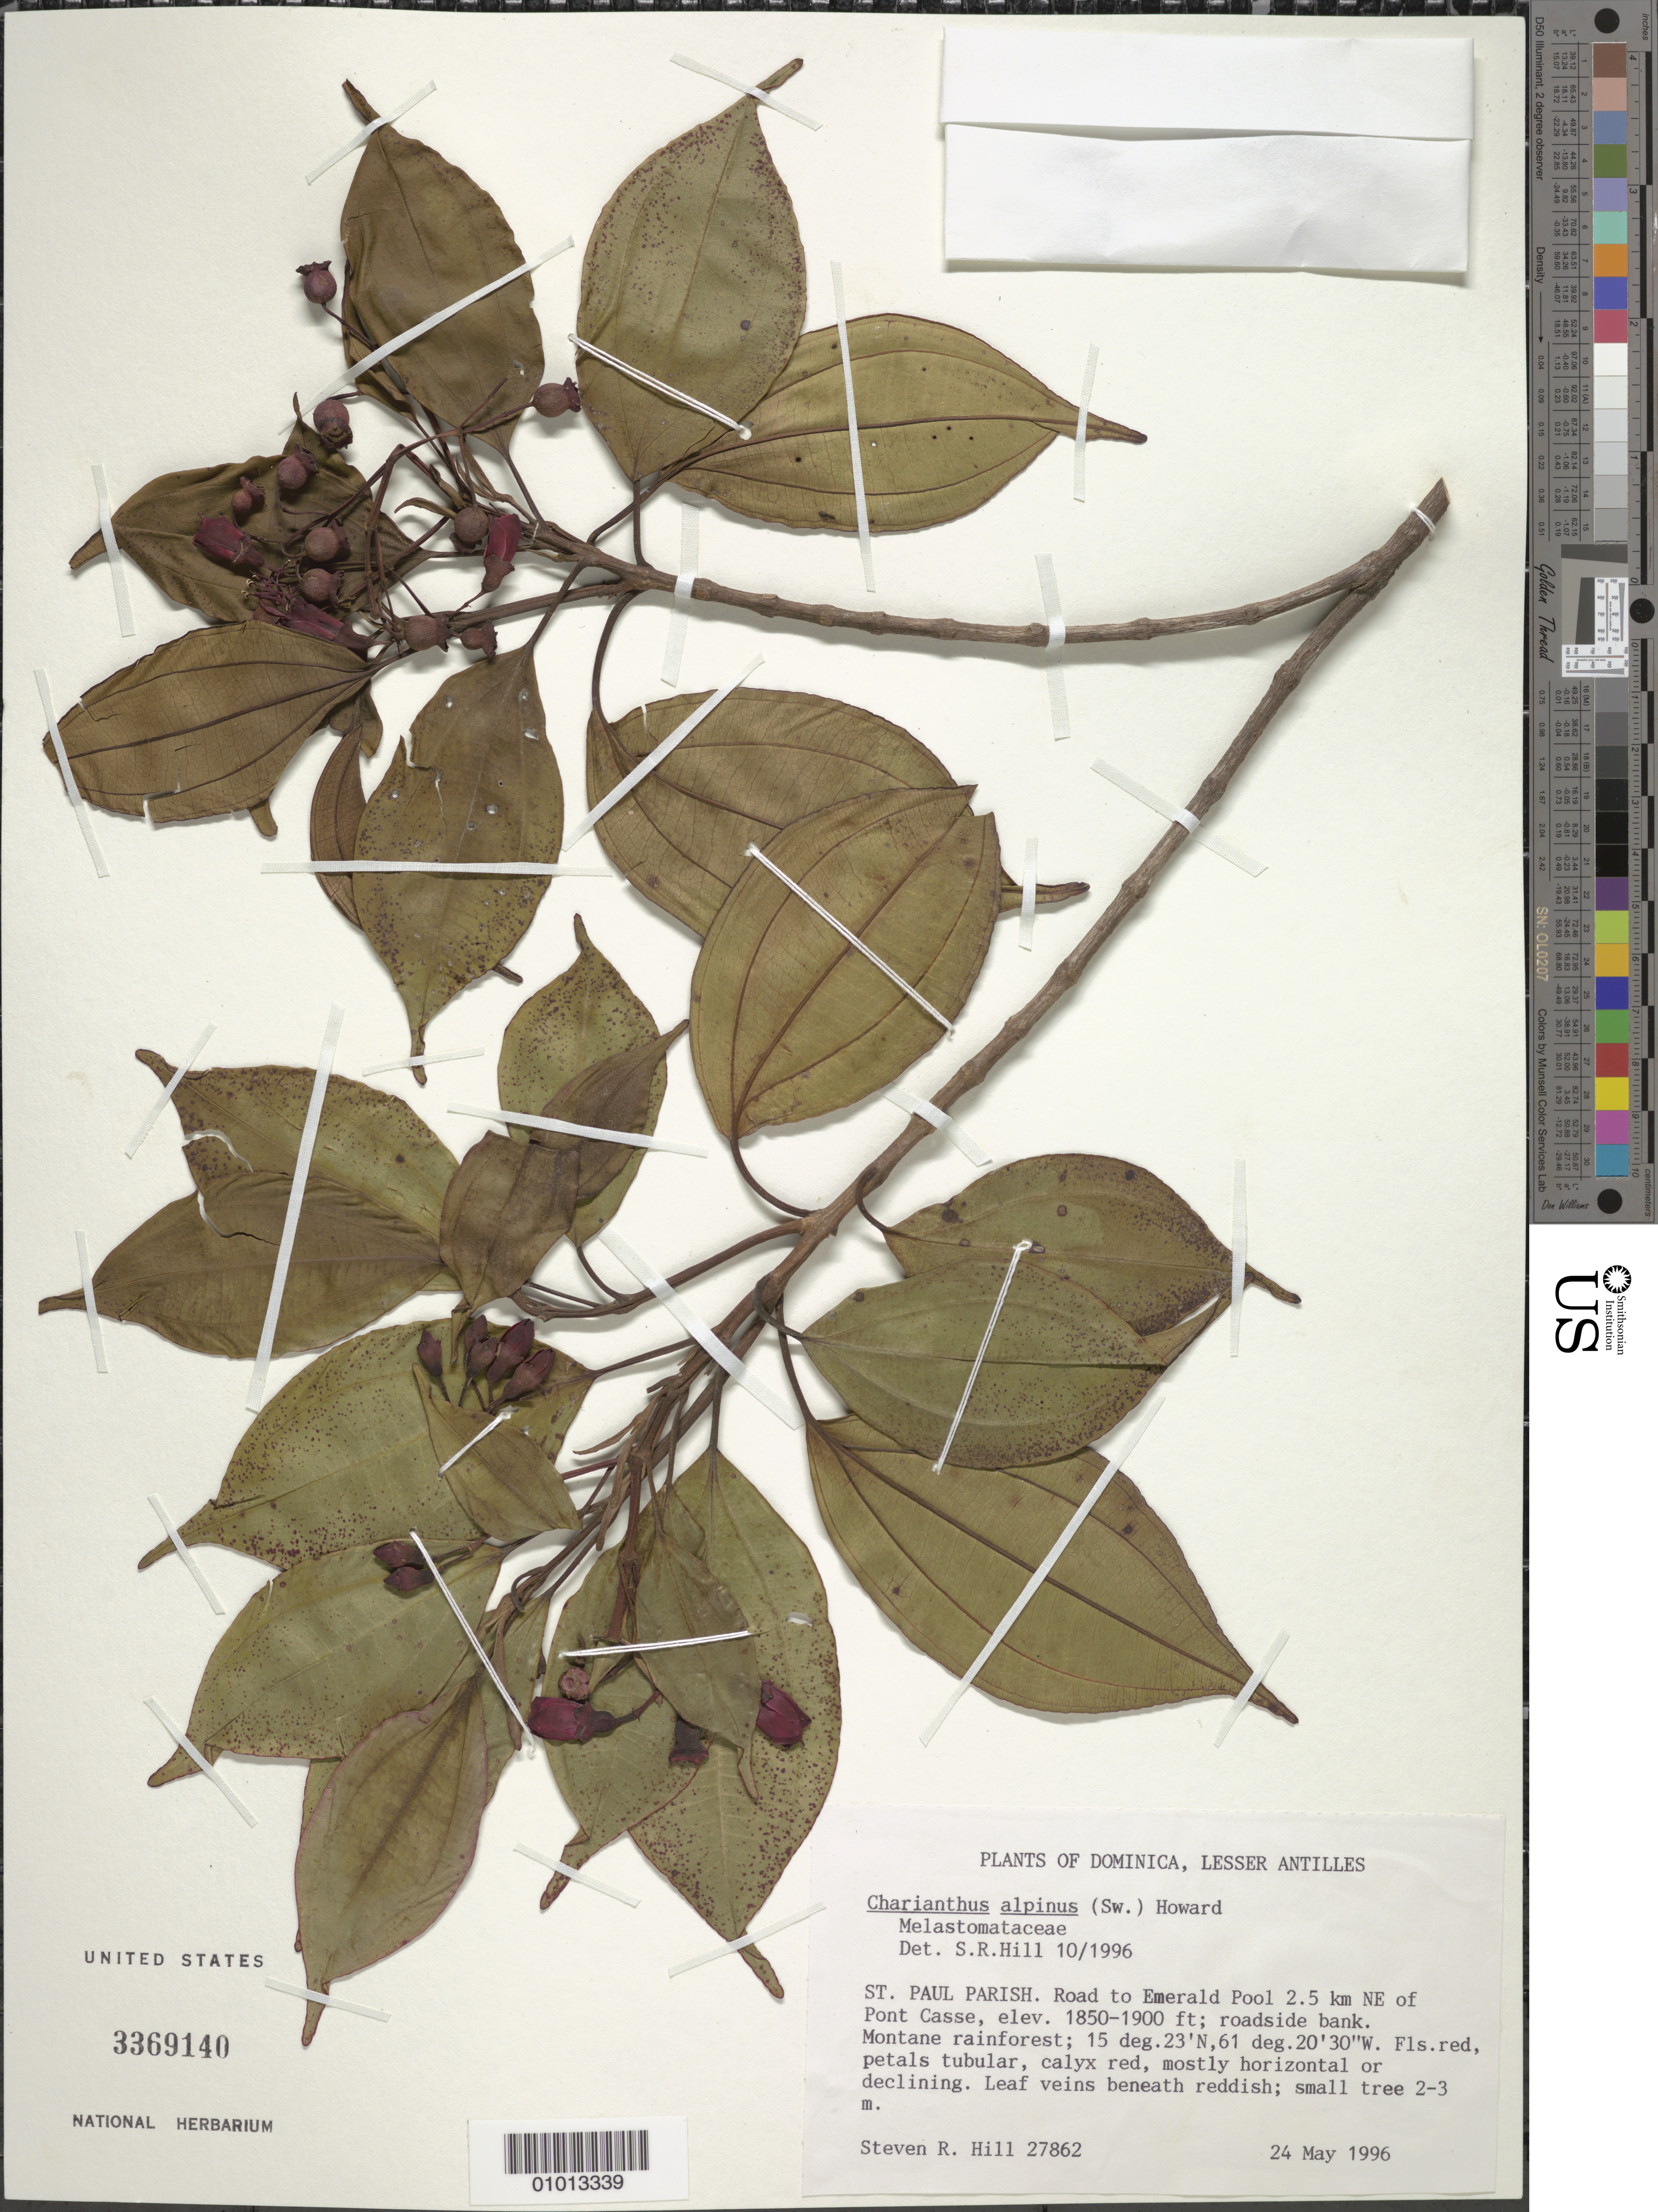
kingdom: Plantae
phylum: Tracheophyta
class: Magnoliopsida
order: Myrtales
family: Melastomataceae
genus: Charianthus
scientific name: Charianthus alpinus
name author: (Sw.) R.A. Howard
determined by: Hill, Steven R.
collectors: S. R. Hill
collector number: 27862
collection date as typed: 24 May 1996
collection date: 1996-05-24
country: Dominica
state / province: St. Paul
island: Dominica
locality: Road to Emeral Pool, 2.5 km NE of Pont Casse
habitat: Montane rainforest; roadside bank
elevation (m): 564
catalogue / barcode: US 3369140